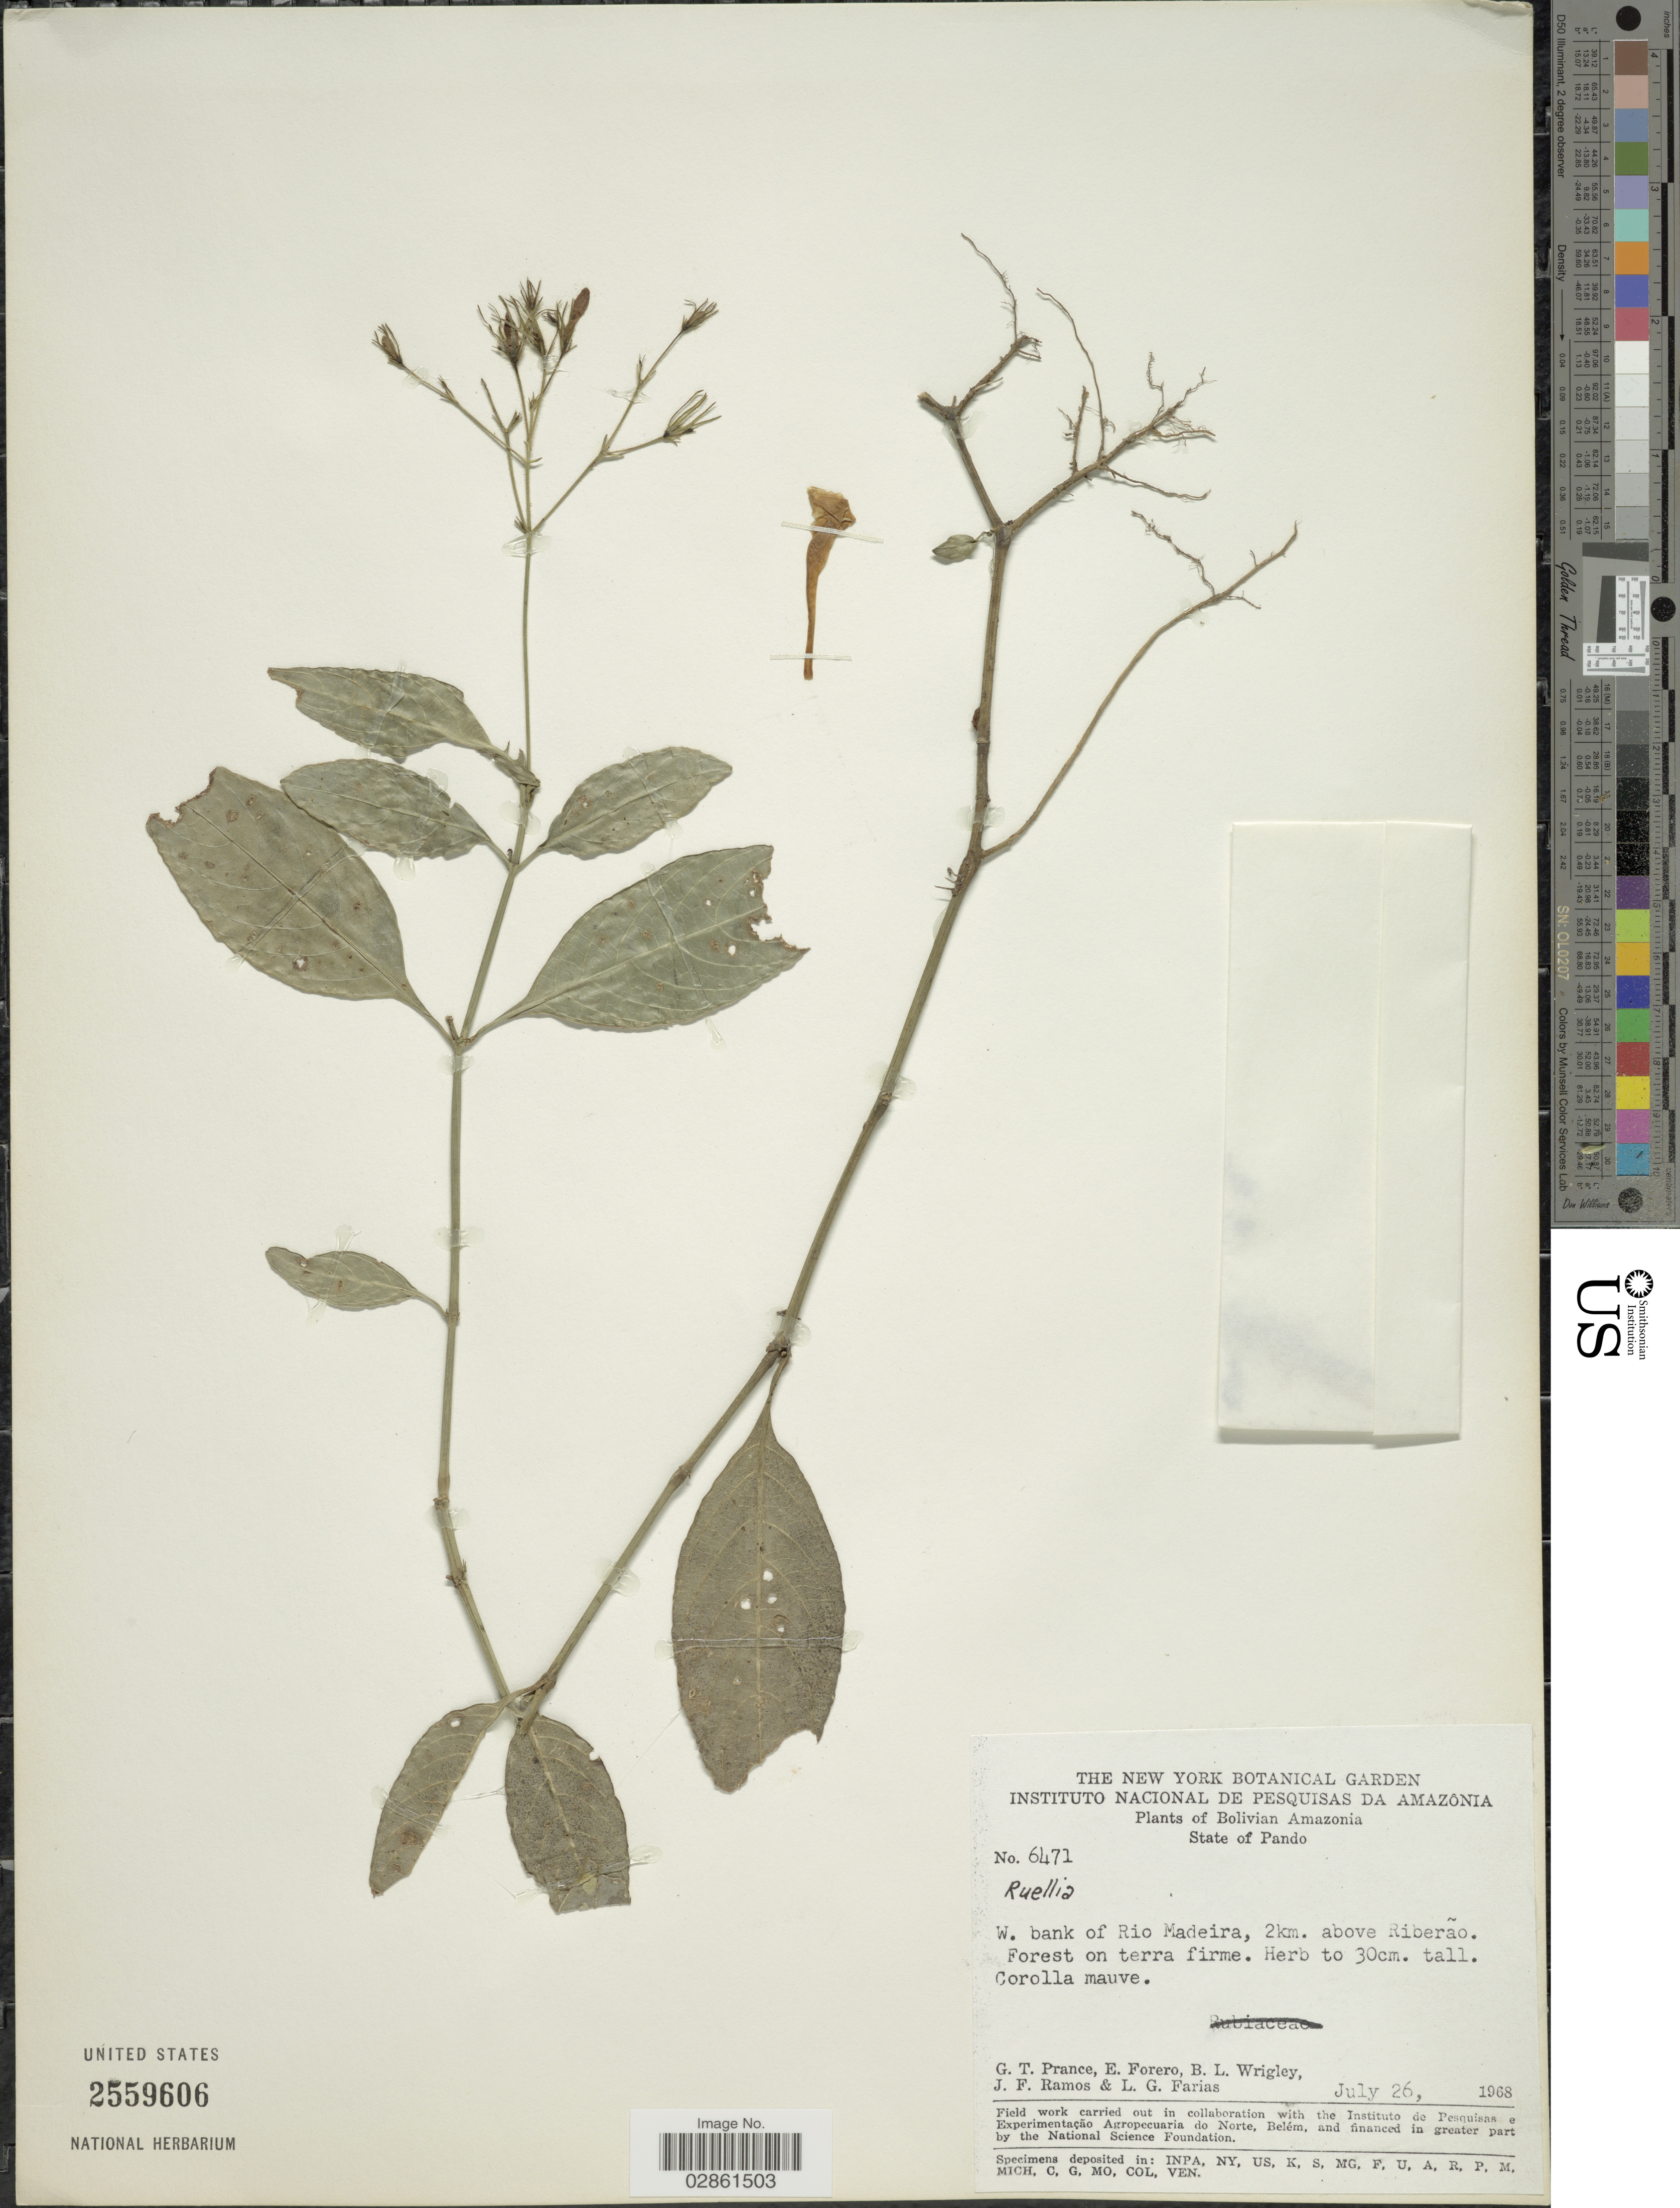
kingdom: Plantae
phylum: Tracheophyta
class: Magnoliopsida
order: Lamiales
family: Acanthaceae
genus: Ruellia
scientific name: Ruellia nitida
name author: (Nees) Wassh. & J.R.I. Wood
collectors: G. T. Prance, E. Forero, B. L. Wrigley, J. F. Ramos & L. G. Farias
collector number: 6471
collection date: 1968-07-26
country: Bolivia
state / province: Pando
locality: Bolivian Amazonia. W. bank of Rio Madeira, 2 km. above Riberão.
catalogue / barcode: US 2559606